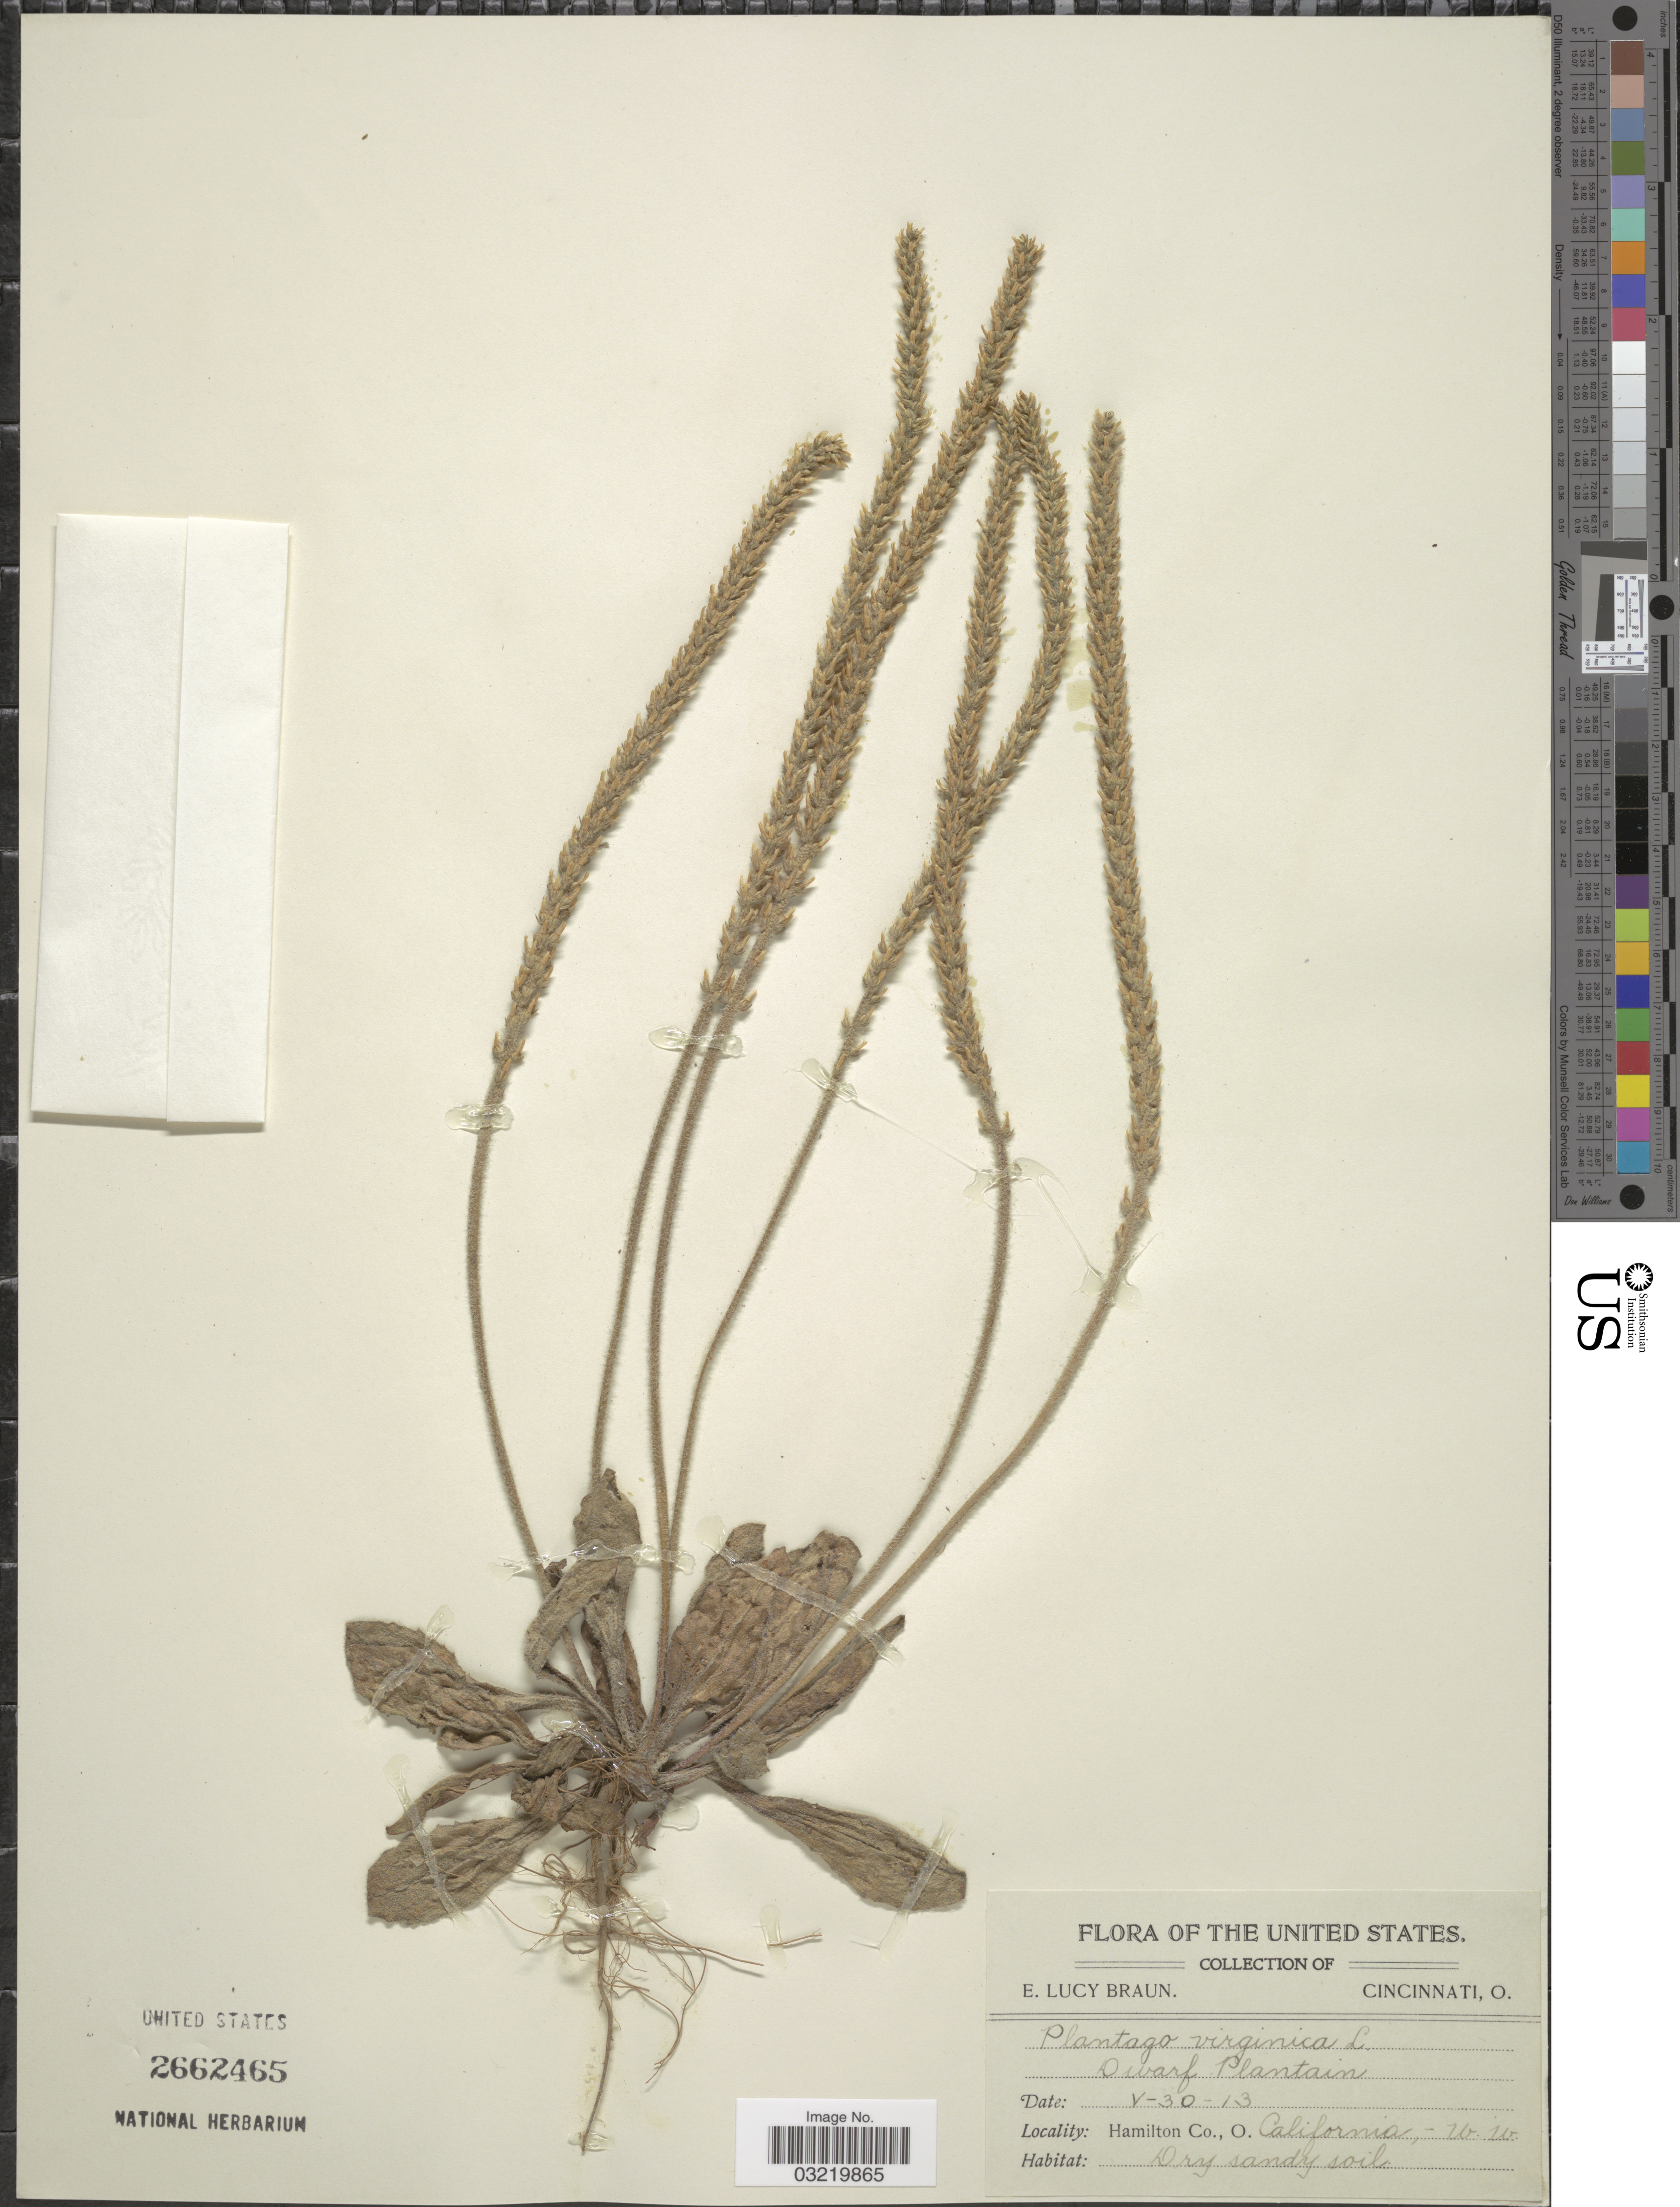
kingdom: Plantae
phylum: Tracheophyta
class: Magnoliopsida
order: Lamiales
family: Plantaginaceae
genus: Plantago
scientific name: Plantago virginica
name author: L.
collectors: E. L. Braun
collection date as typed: Transcribed d/m/y: 30/5/13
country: United States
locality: Hamilton Co. O. California. W.W.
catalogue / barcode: US 2662465